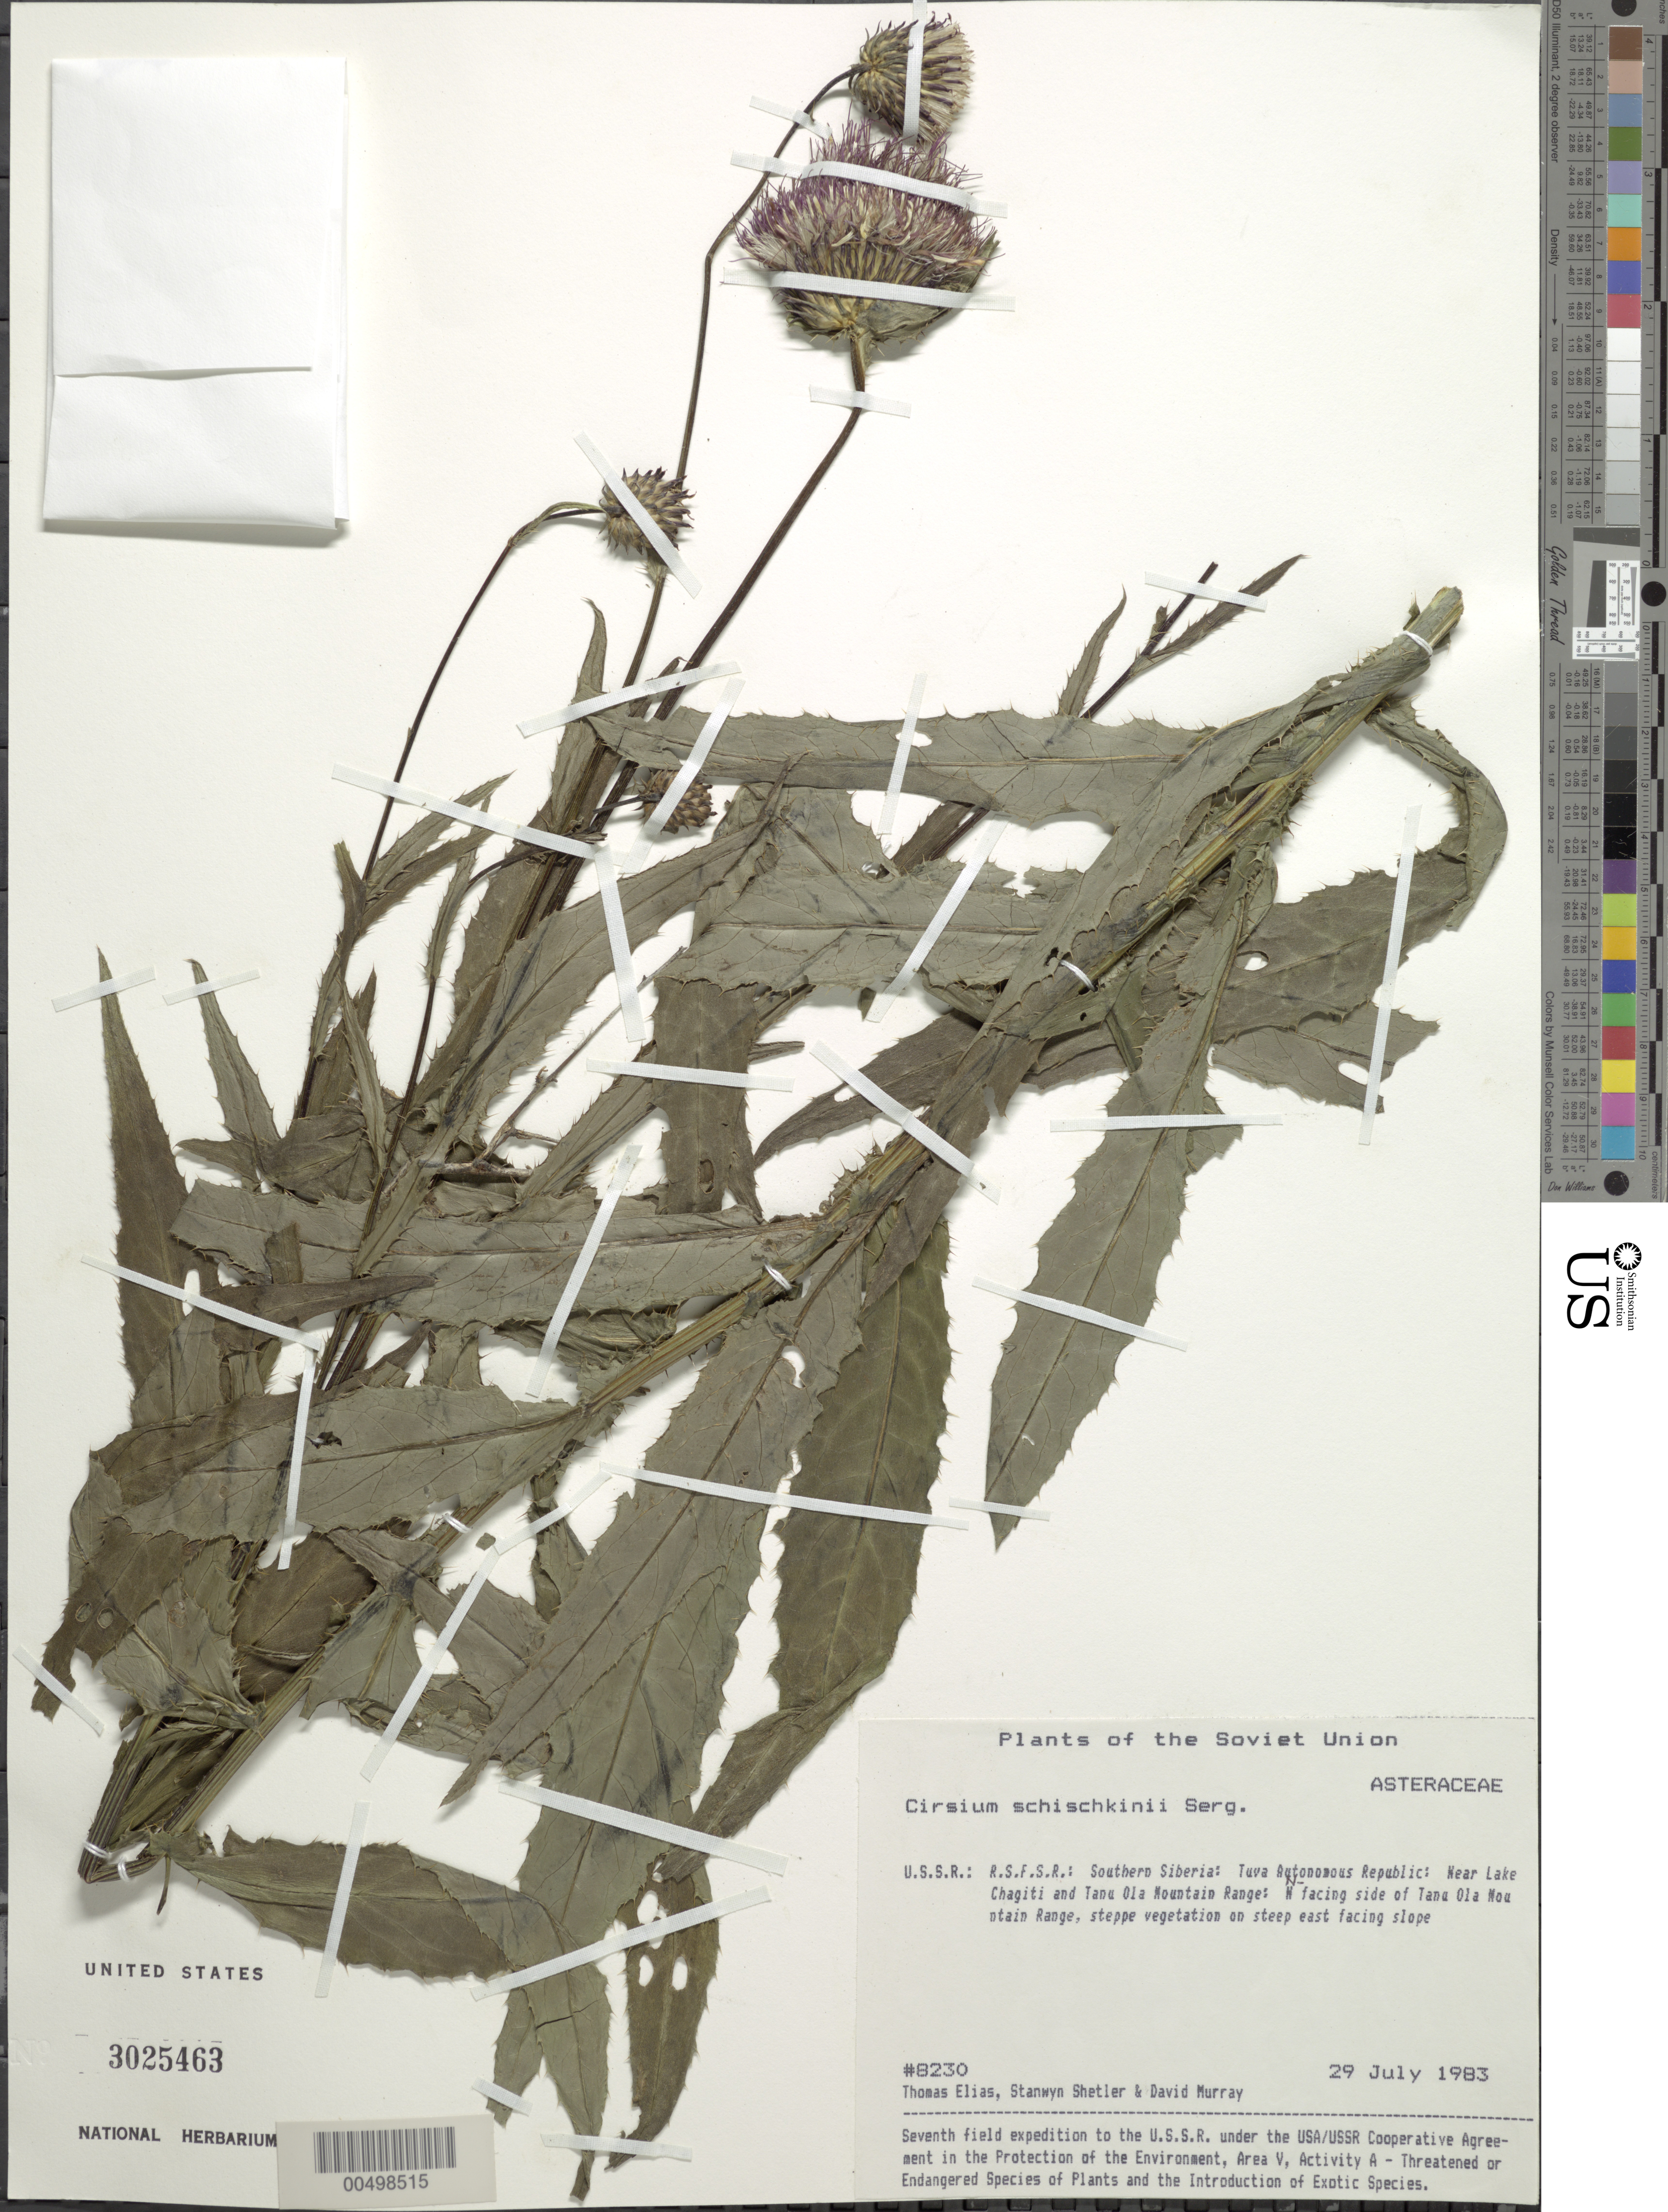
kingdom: Plantae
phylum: Tracheophyta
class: Magnoliopsida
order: Asterales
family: Asteraceae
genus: Cirsium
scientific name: Cirsium komarovii subsp. schischkinii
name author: (Serg.) Zhirova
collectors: T. Elias, S. Shetler & D. F. Murray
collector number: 8230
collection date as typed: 29 Jul 1983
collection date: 1983-07-29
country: Russian Federation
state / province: Tuva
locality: Near Lake Chagitai and N-facing side of Tannu-Ola Mountain Range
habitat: steppe vegetation on steep east-facing slope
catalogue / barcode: US 3025463